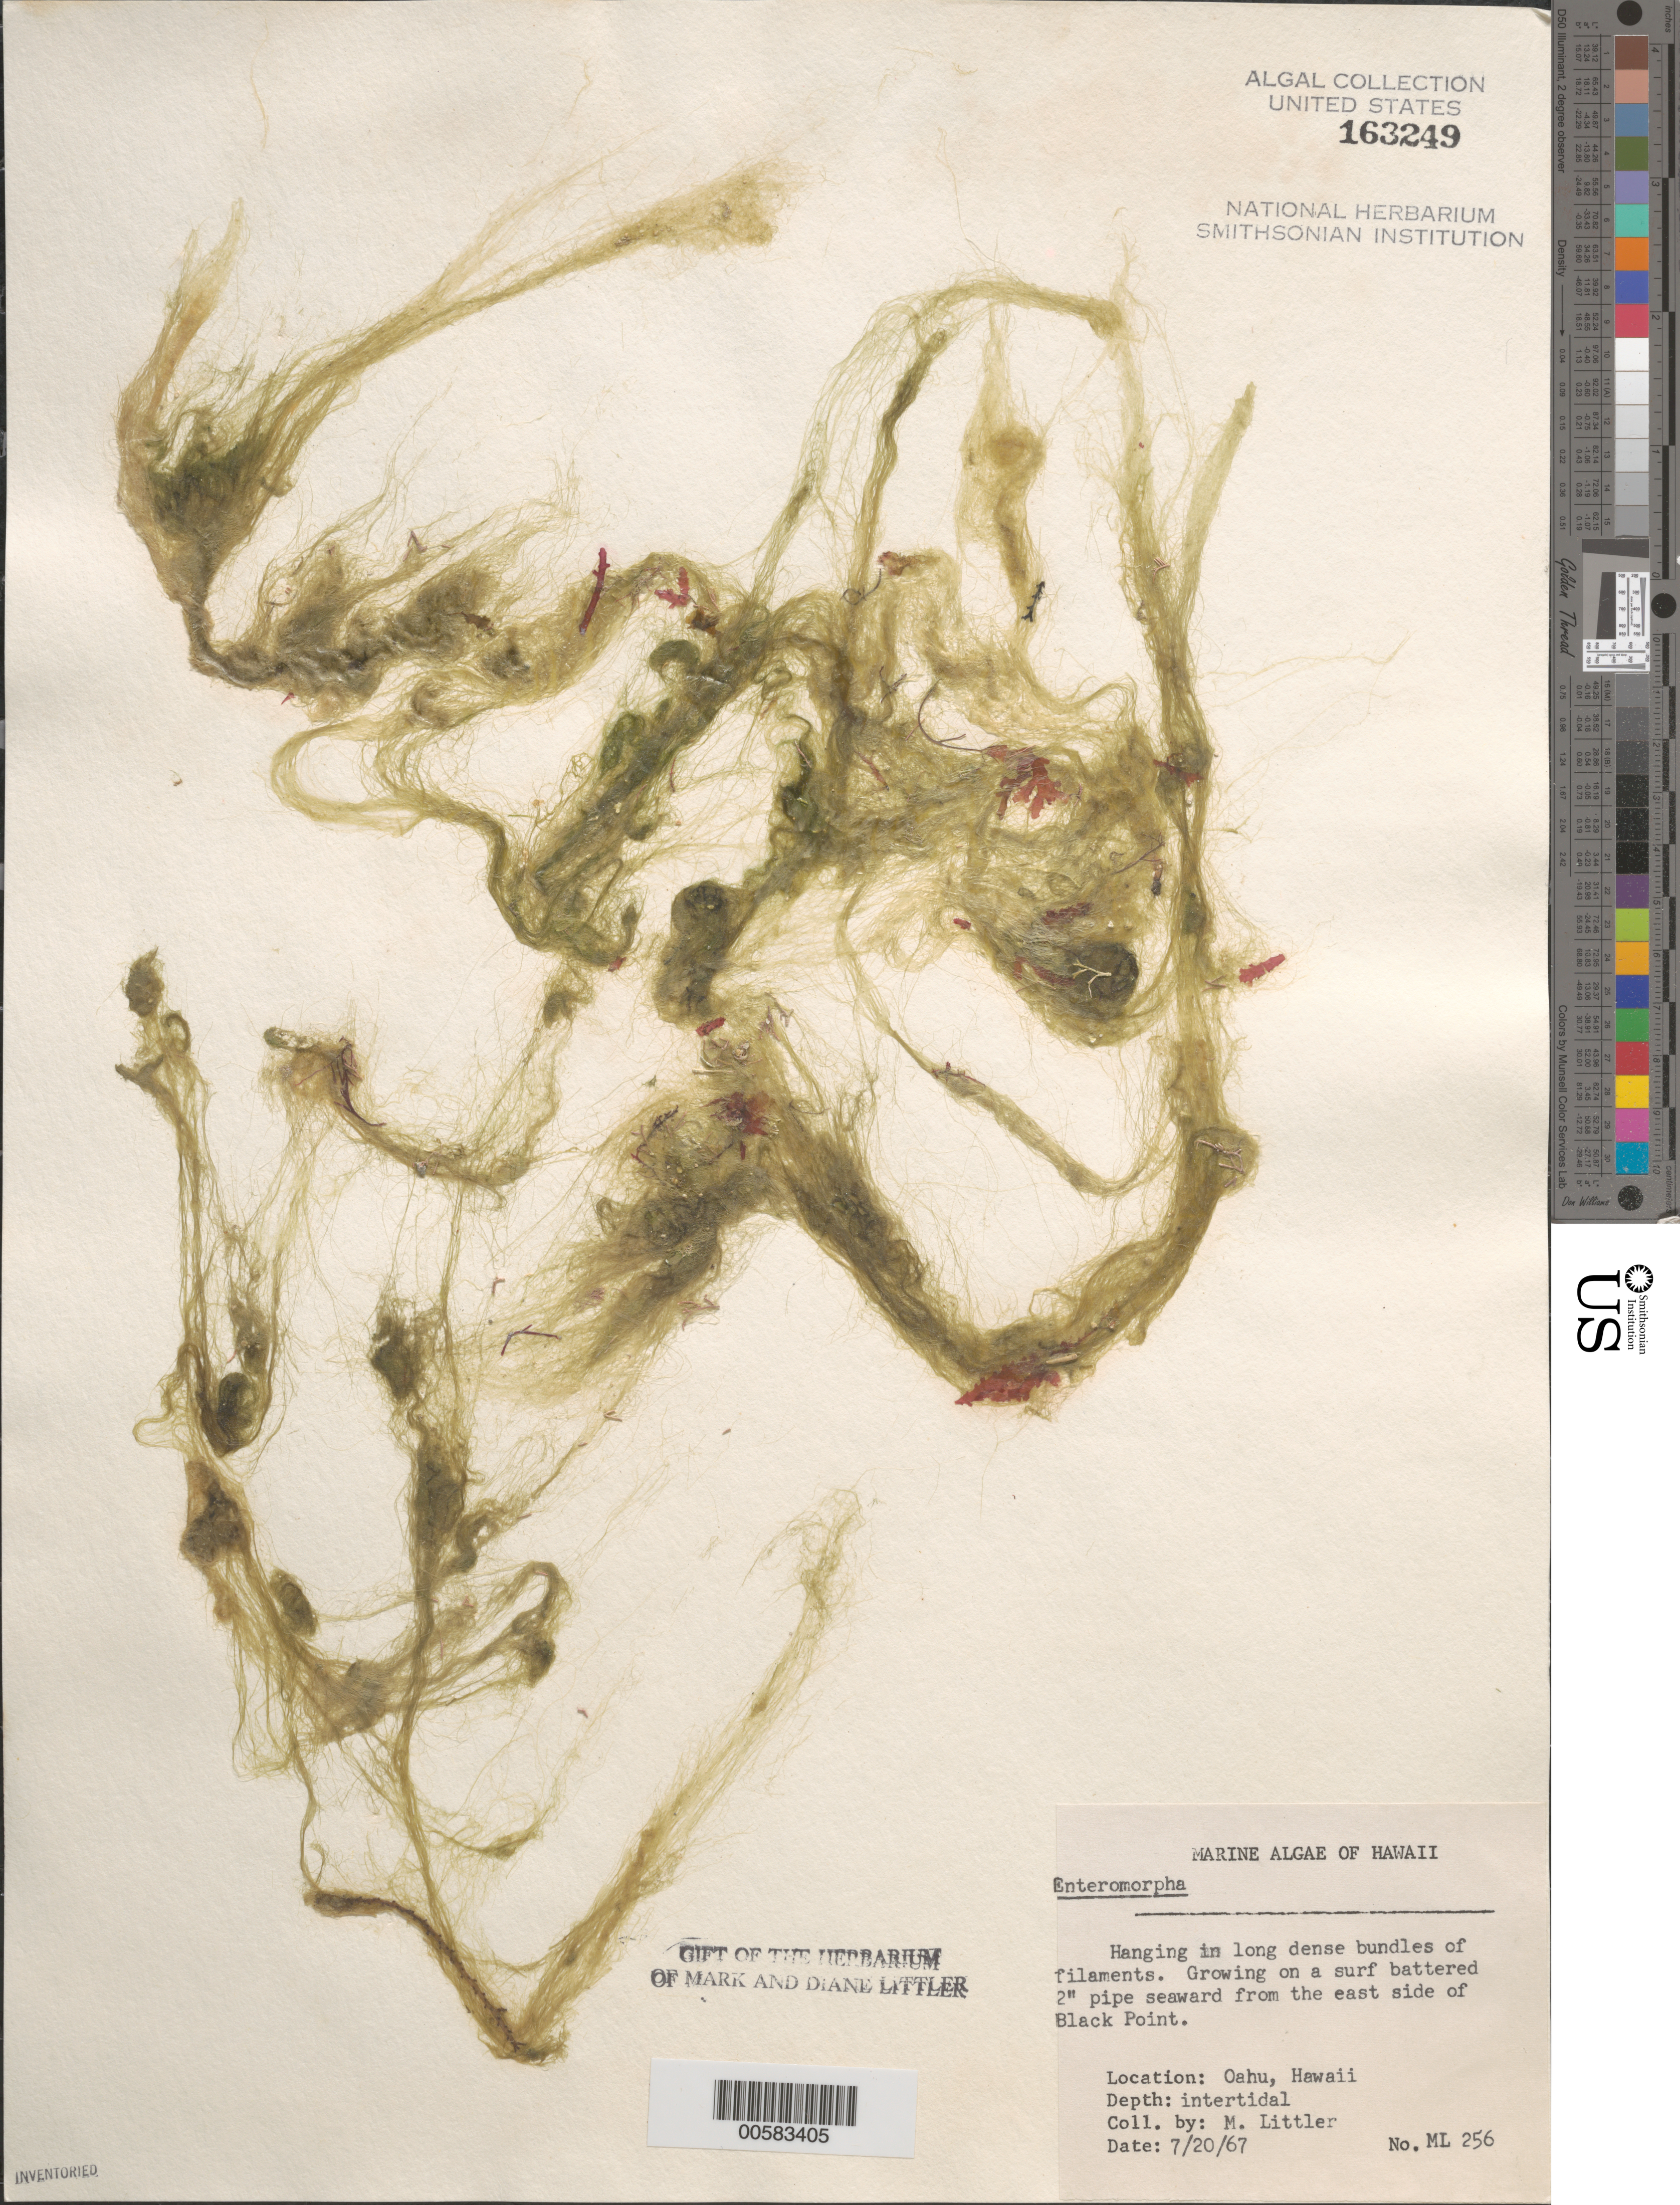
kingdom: Plantae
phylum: Chlorophyta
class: Ulvophyceae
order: Ulvales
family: Ulvaceae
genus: Ulva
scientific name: Ulva sp.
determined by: Algae name updating Project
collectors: M. M. Littler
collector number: ML 256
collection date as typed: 20 Jul 1967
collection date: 1967-07-20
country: United States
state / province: Hawaii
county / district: Honolulu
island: Oahu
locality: Black Point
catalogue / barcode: US 163249